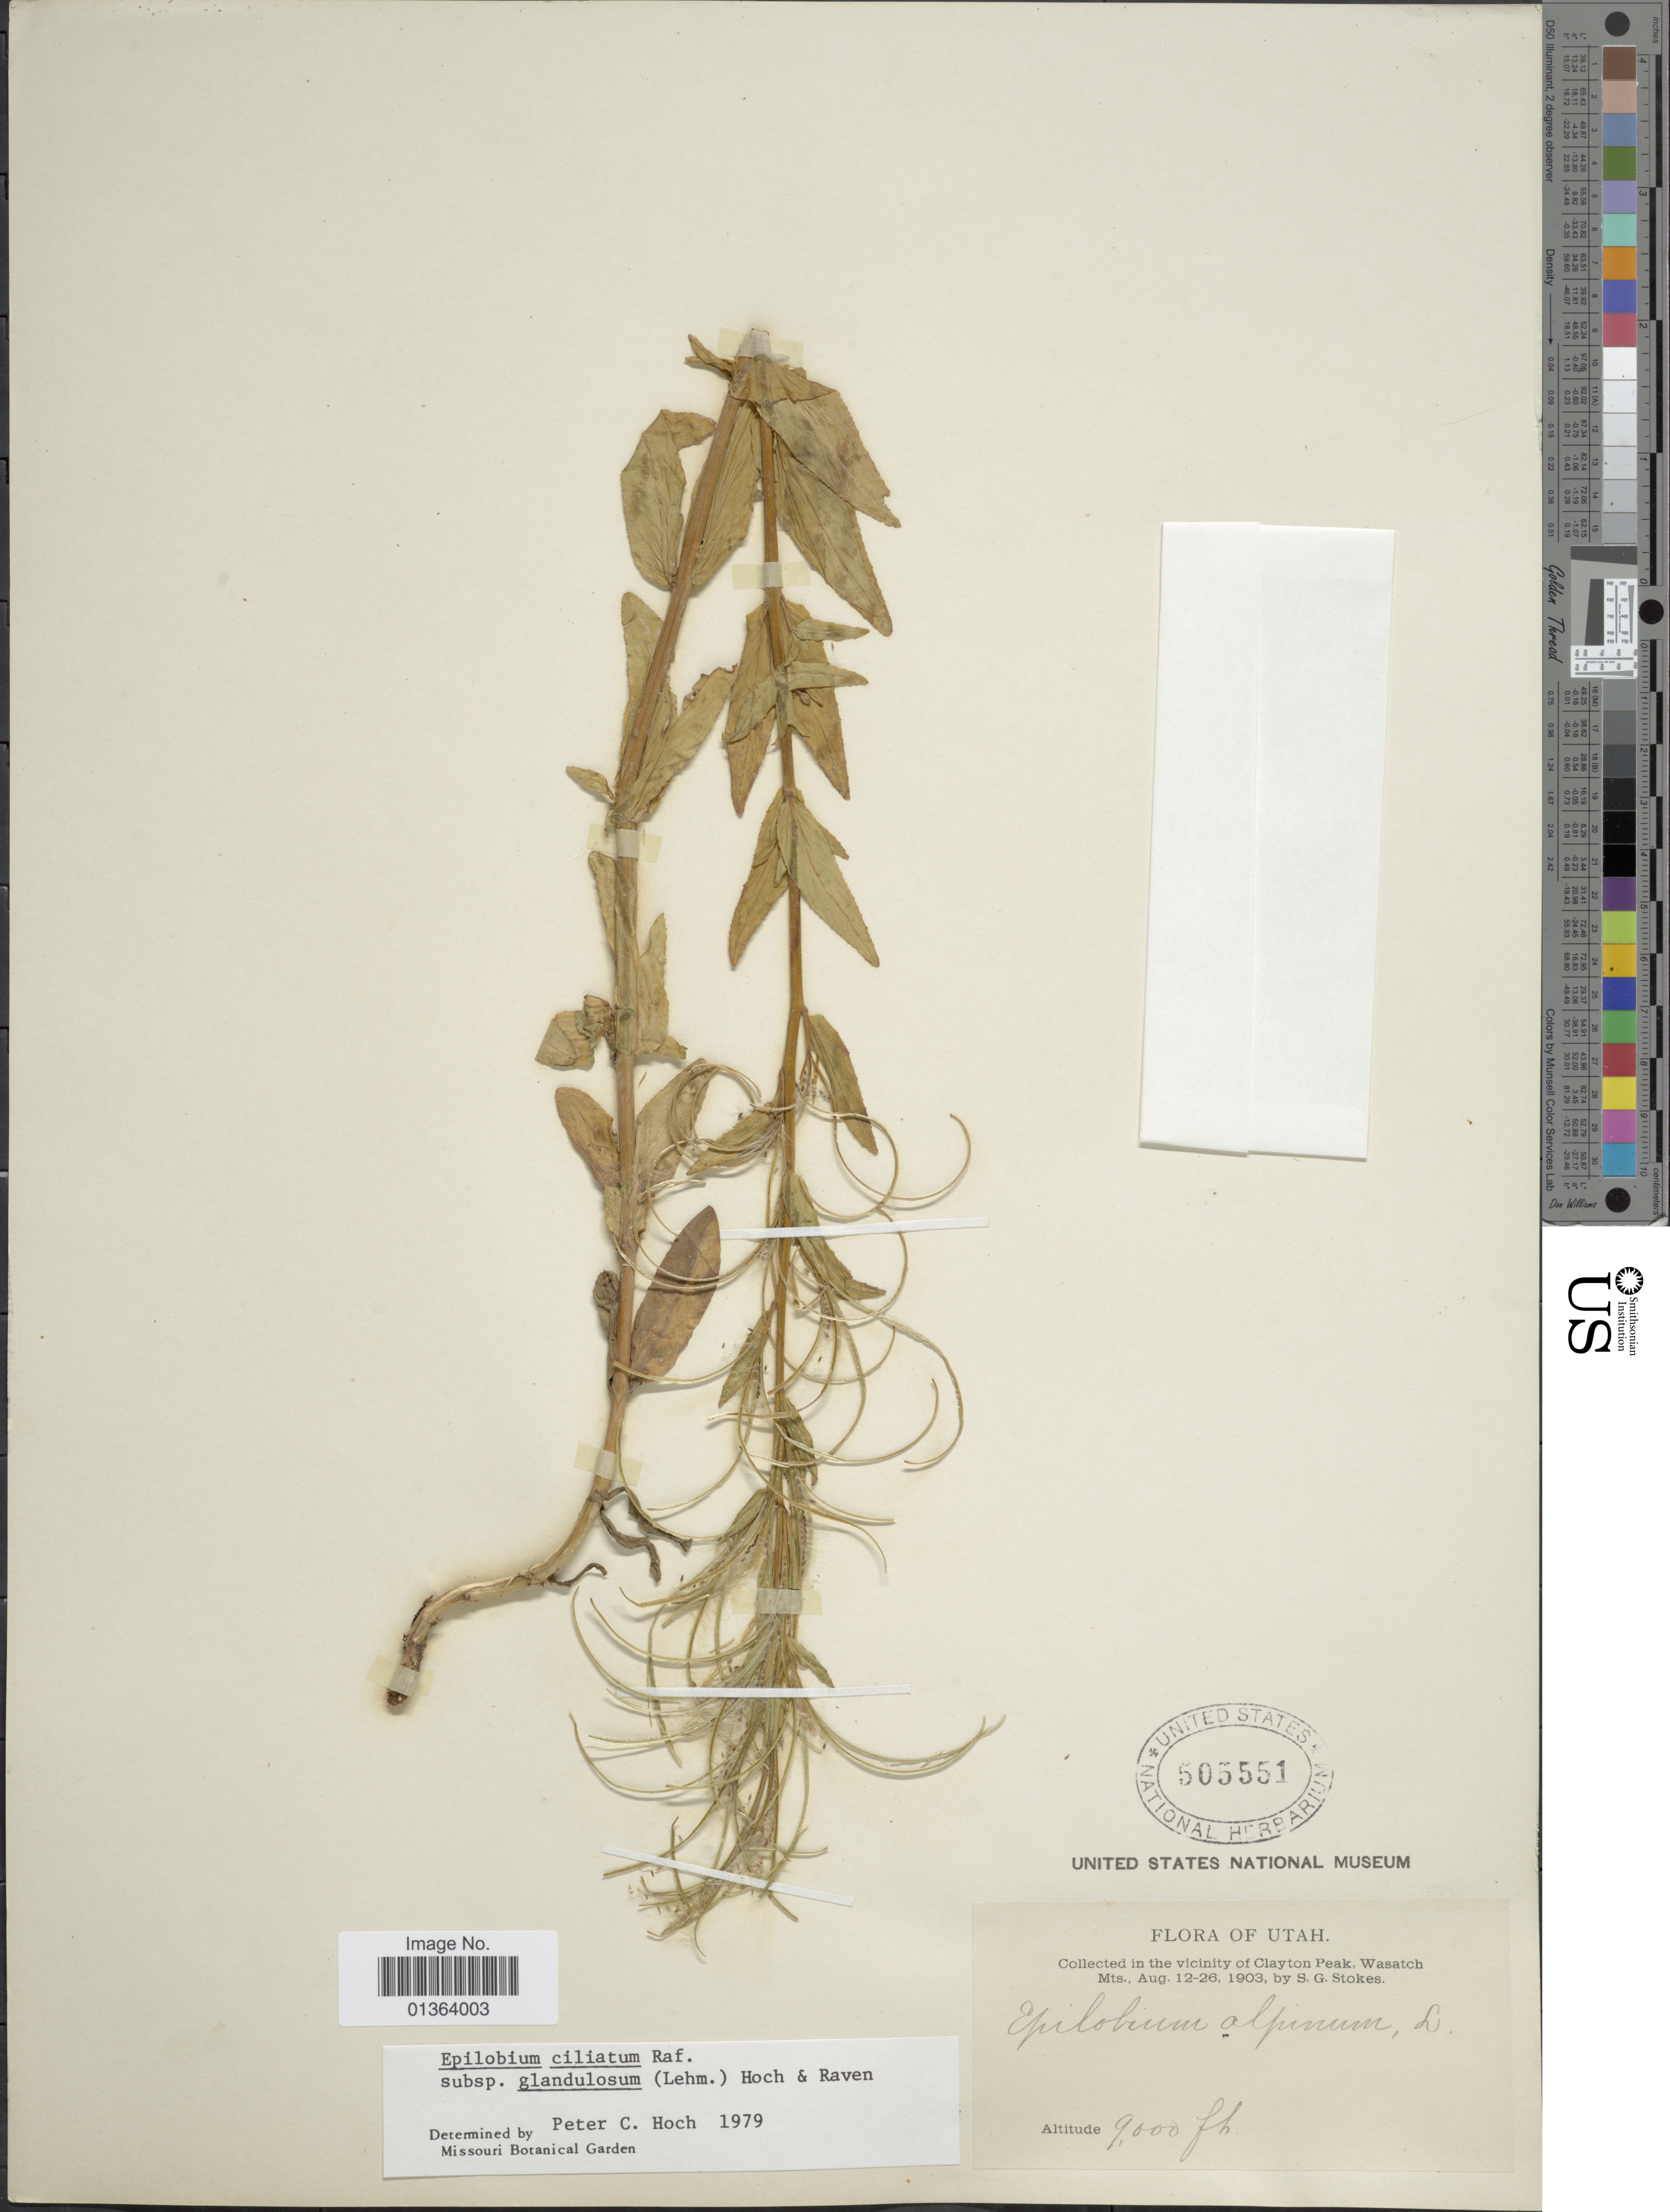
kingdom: Plantae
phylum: Tracheophyta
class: Magnoliopsida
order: Myrtales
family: Onagraceae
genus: Epilobium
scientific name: Epilobium ciliatum subsp. glandulosum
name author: (Lehm.) Hoch & P.H. Raven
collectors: S. G. Stokes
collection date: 1903-08-12/1903-08-26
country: United States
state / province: Utah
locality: Vicinity of Clayton Peak, Wasatch Mts.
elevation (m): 2743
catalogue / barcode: US 505551